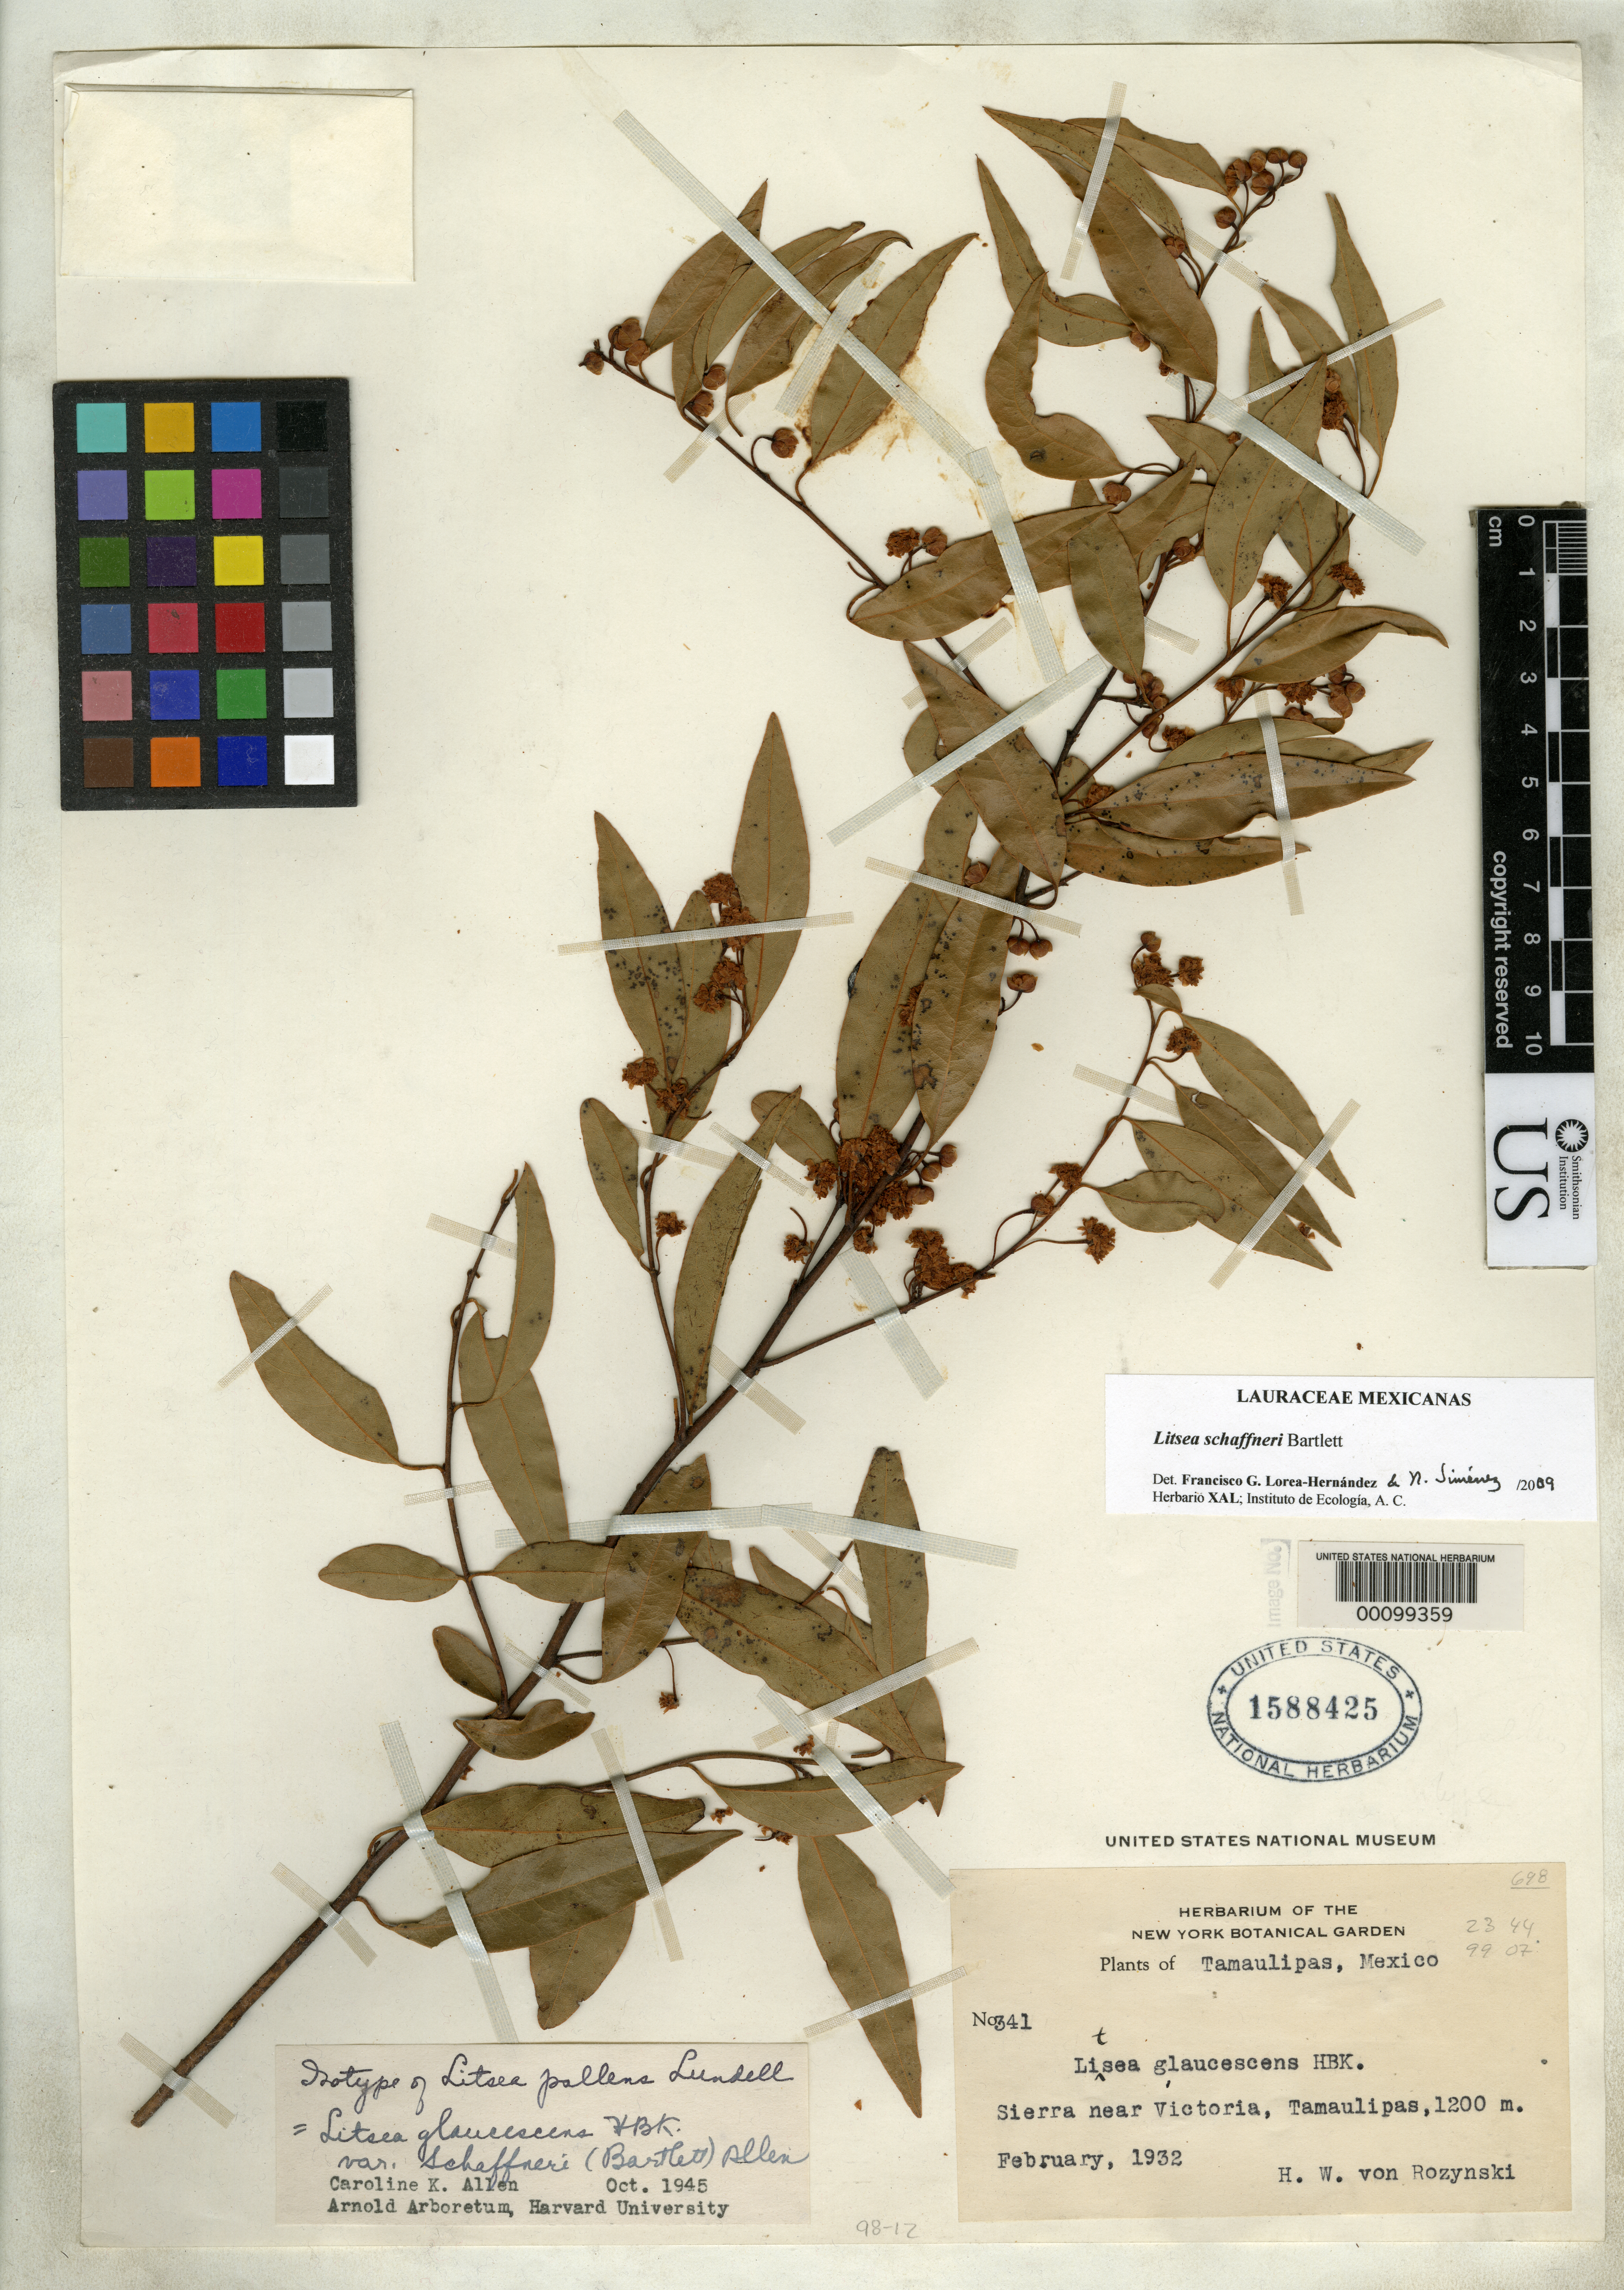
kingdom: Plantae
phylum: Tracheophyta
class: Magnoliopsida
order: Laurales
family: Lauraceae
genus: Litsea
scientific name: Litsea pallens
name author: Lundell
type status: Isotype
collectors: H. von Rozynski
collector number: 341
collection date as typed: Feb 1932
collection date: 1932-02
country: Mexico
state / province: Tamaulipas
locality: Near Victoria.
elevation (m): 1200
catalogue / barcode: US 1588425